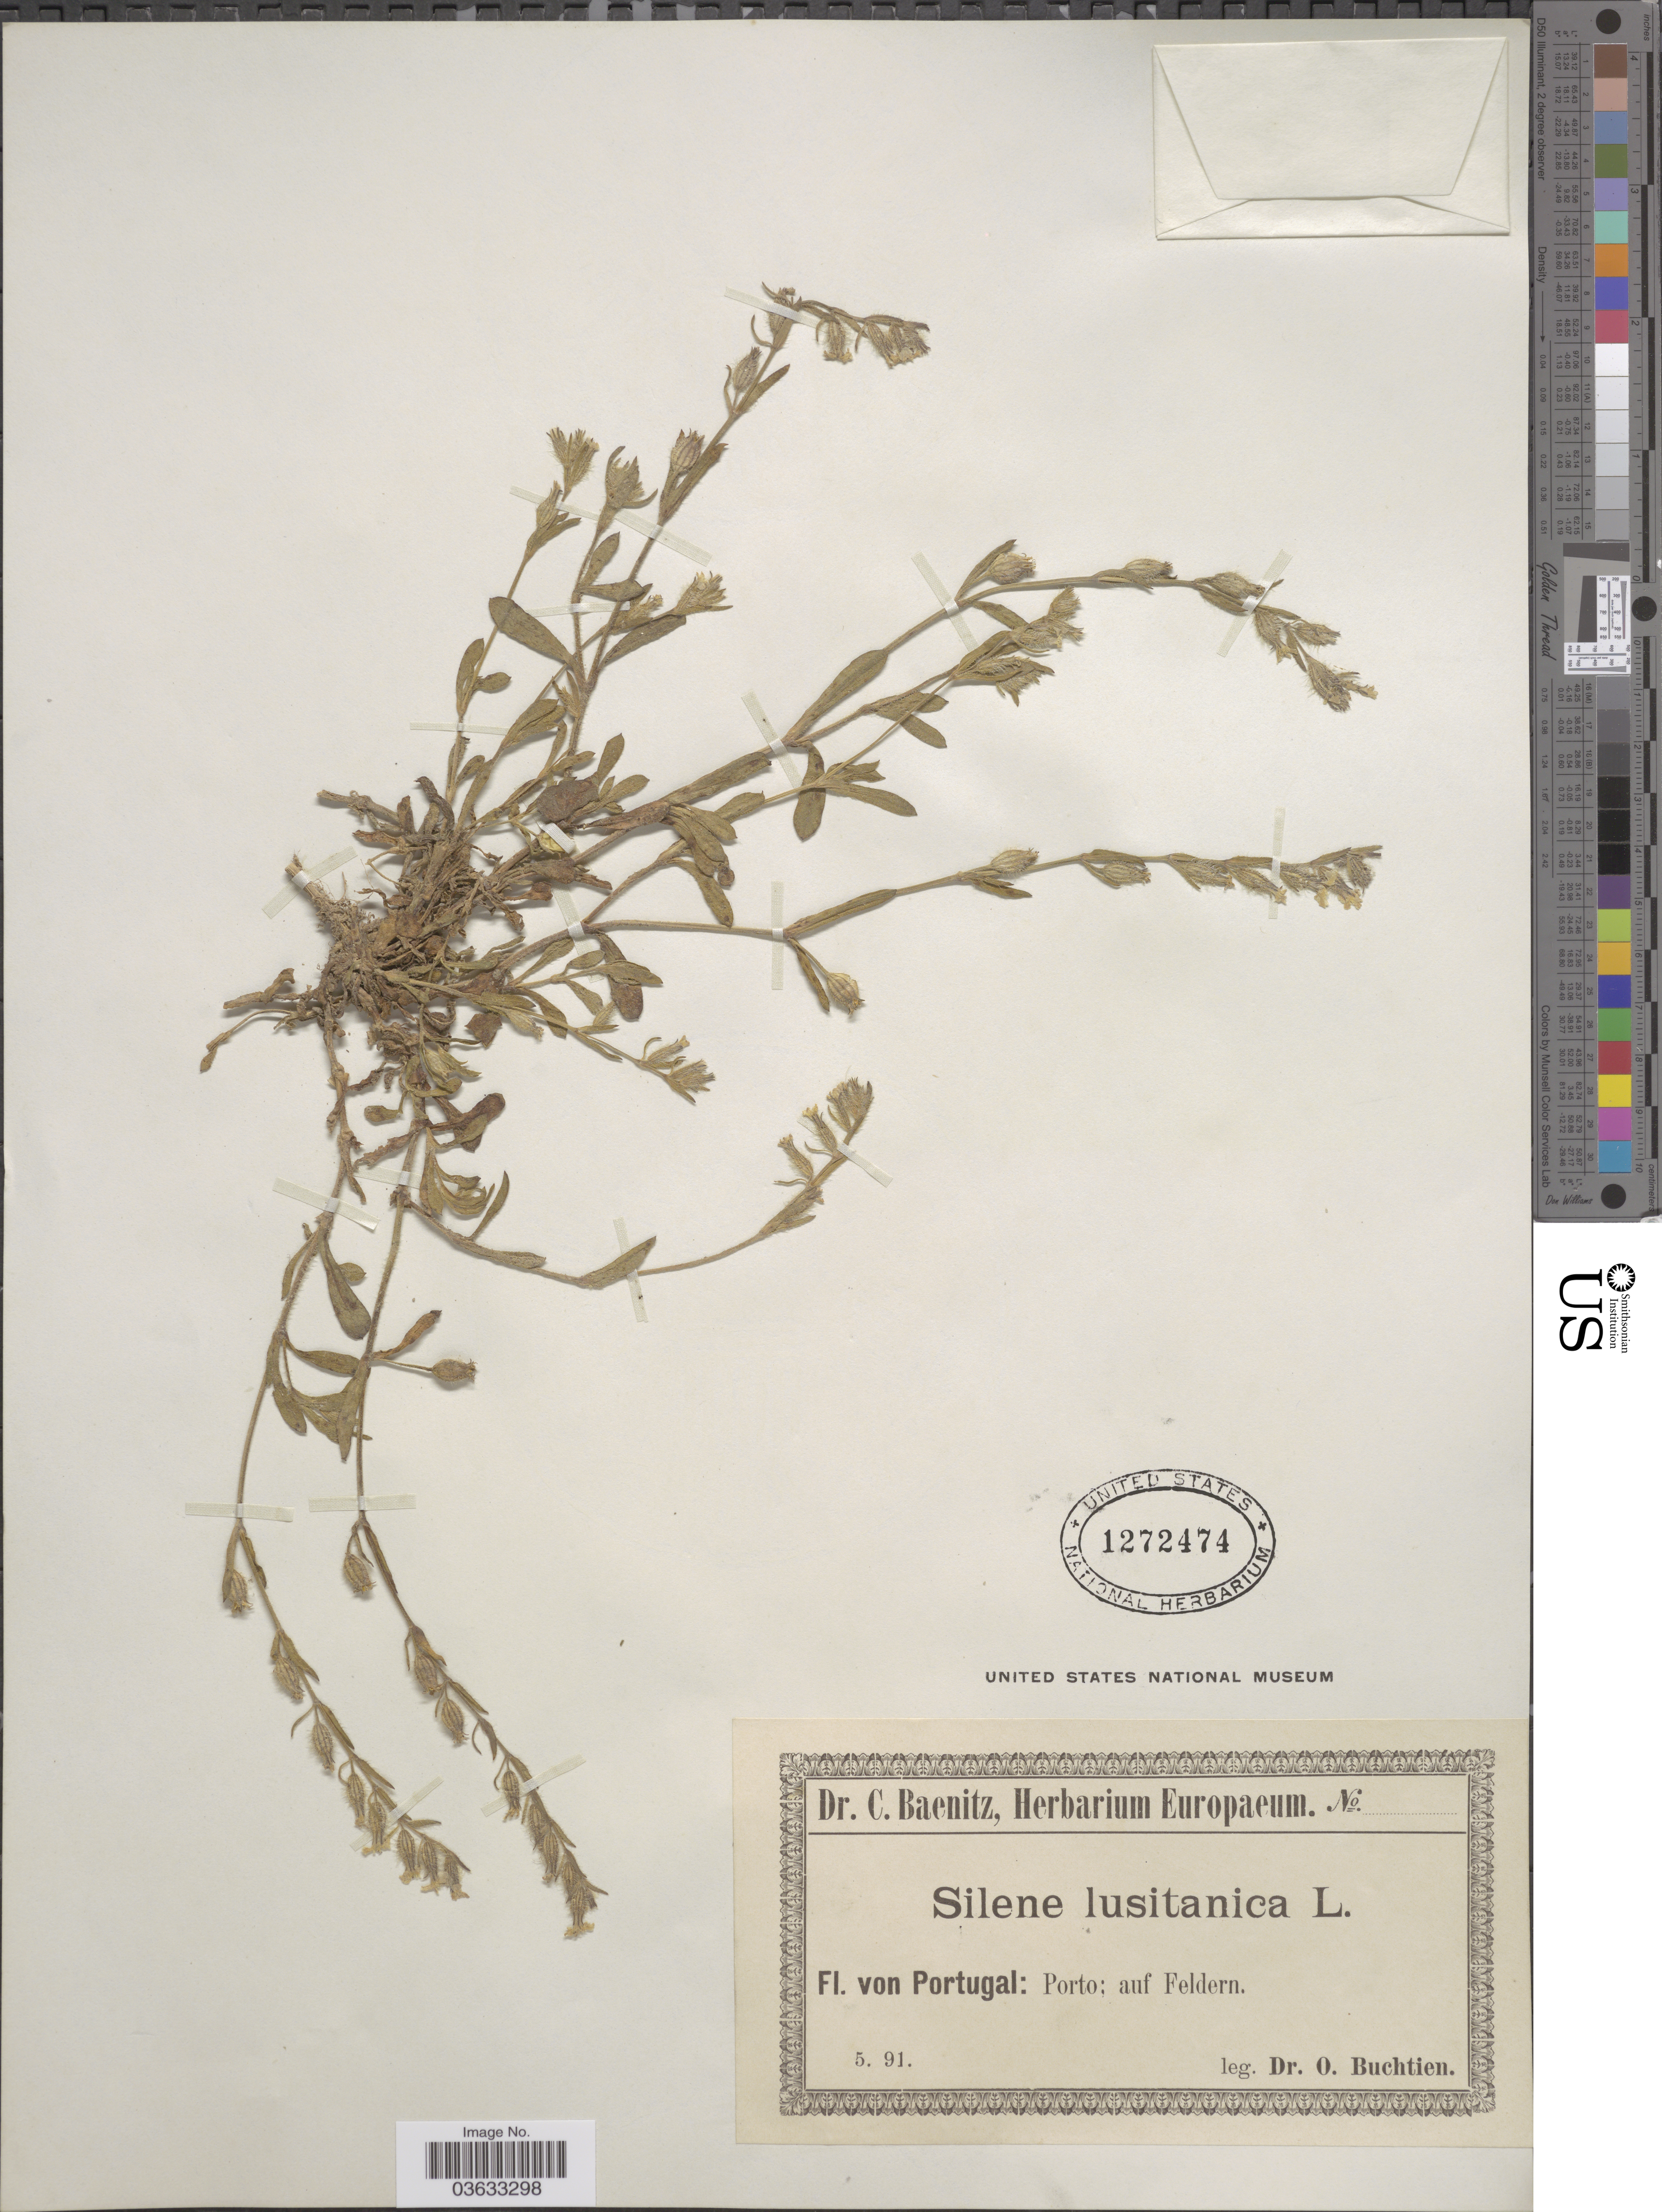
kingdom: Plantae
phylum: Tracheophyta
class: Magnoliopsida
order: Caryophyllales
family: Caryophyllaceae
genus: Silene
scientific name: Silene lusitanica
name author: L.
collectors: O. Buchtien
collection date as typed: Transcribed d/m/y: /5/91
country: Portugal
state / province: Porto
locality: Auf Feldern.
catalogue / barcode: US 1272474